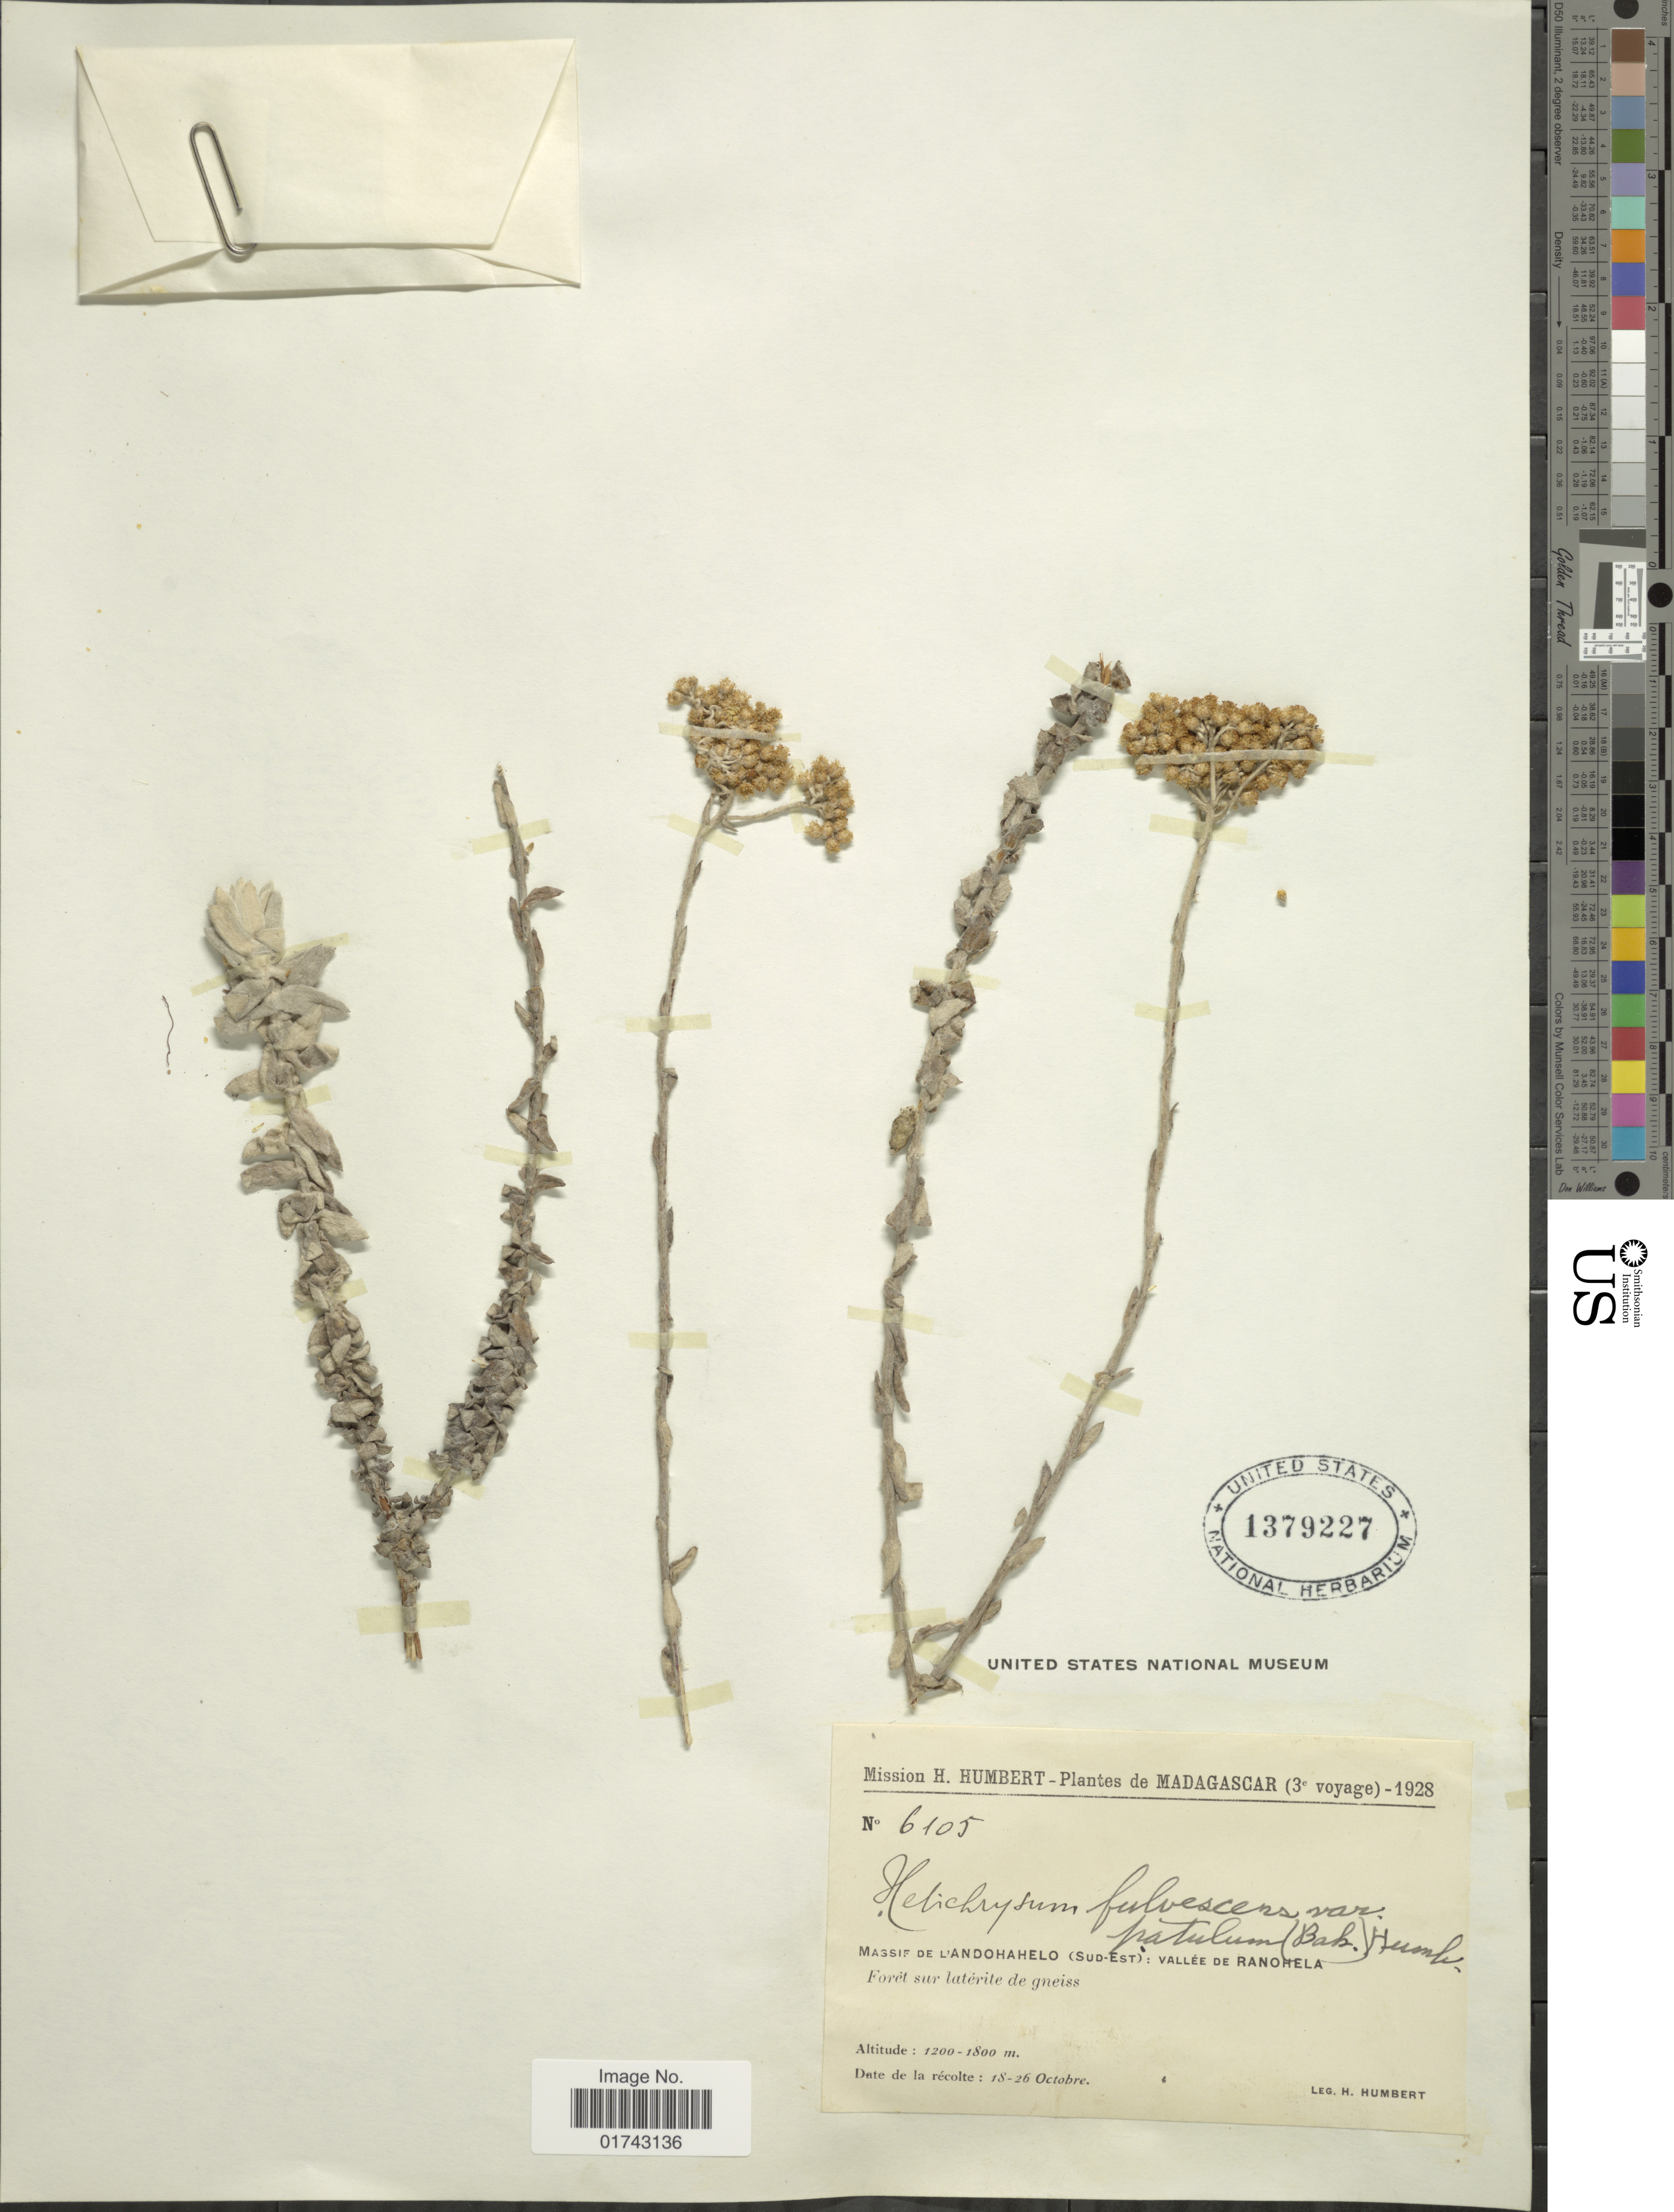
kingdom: Plantae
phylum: Tracheophyta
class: Magnoliopsida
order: Asterales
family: Asteraceae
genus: Helichrysum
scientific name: Helichrysum fulvescens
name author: DC.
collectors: H. Humbert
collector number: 6105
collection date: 1928-01-26/1928-10-18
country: Madagascar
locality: Massif de l' Andohahelo (Sud-Est): Vallee de Ranohela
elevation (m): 1200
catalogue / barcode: US 1379227